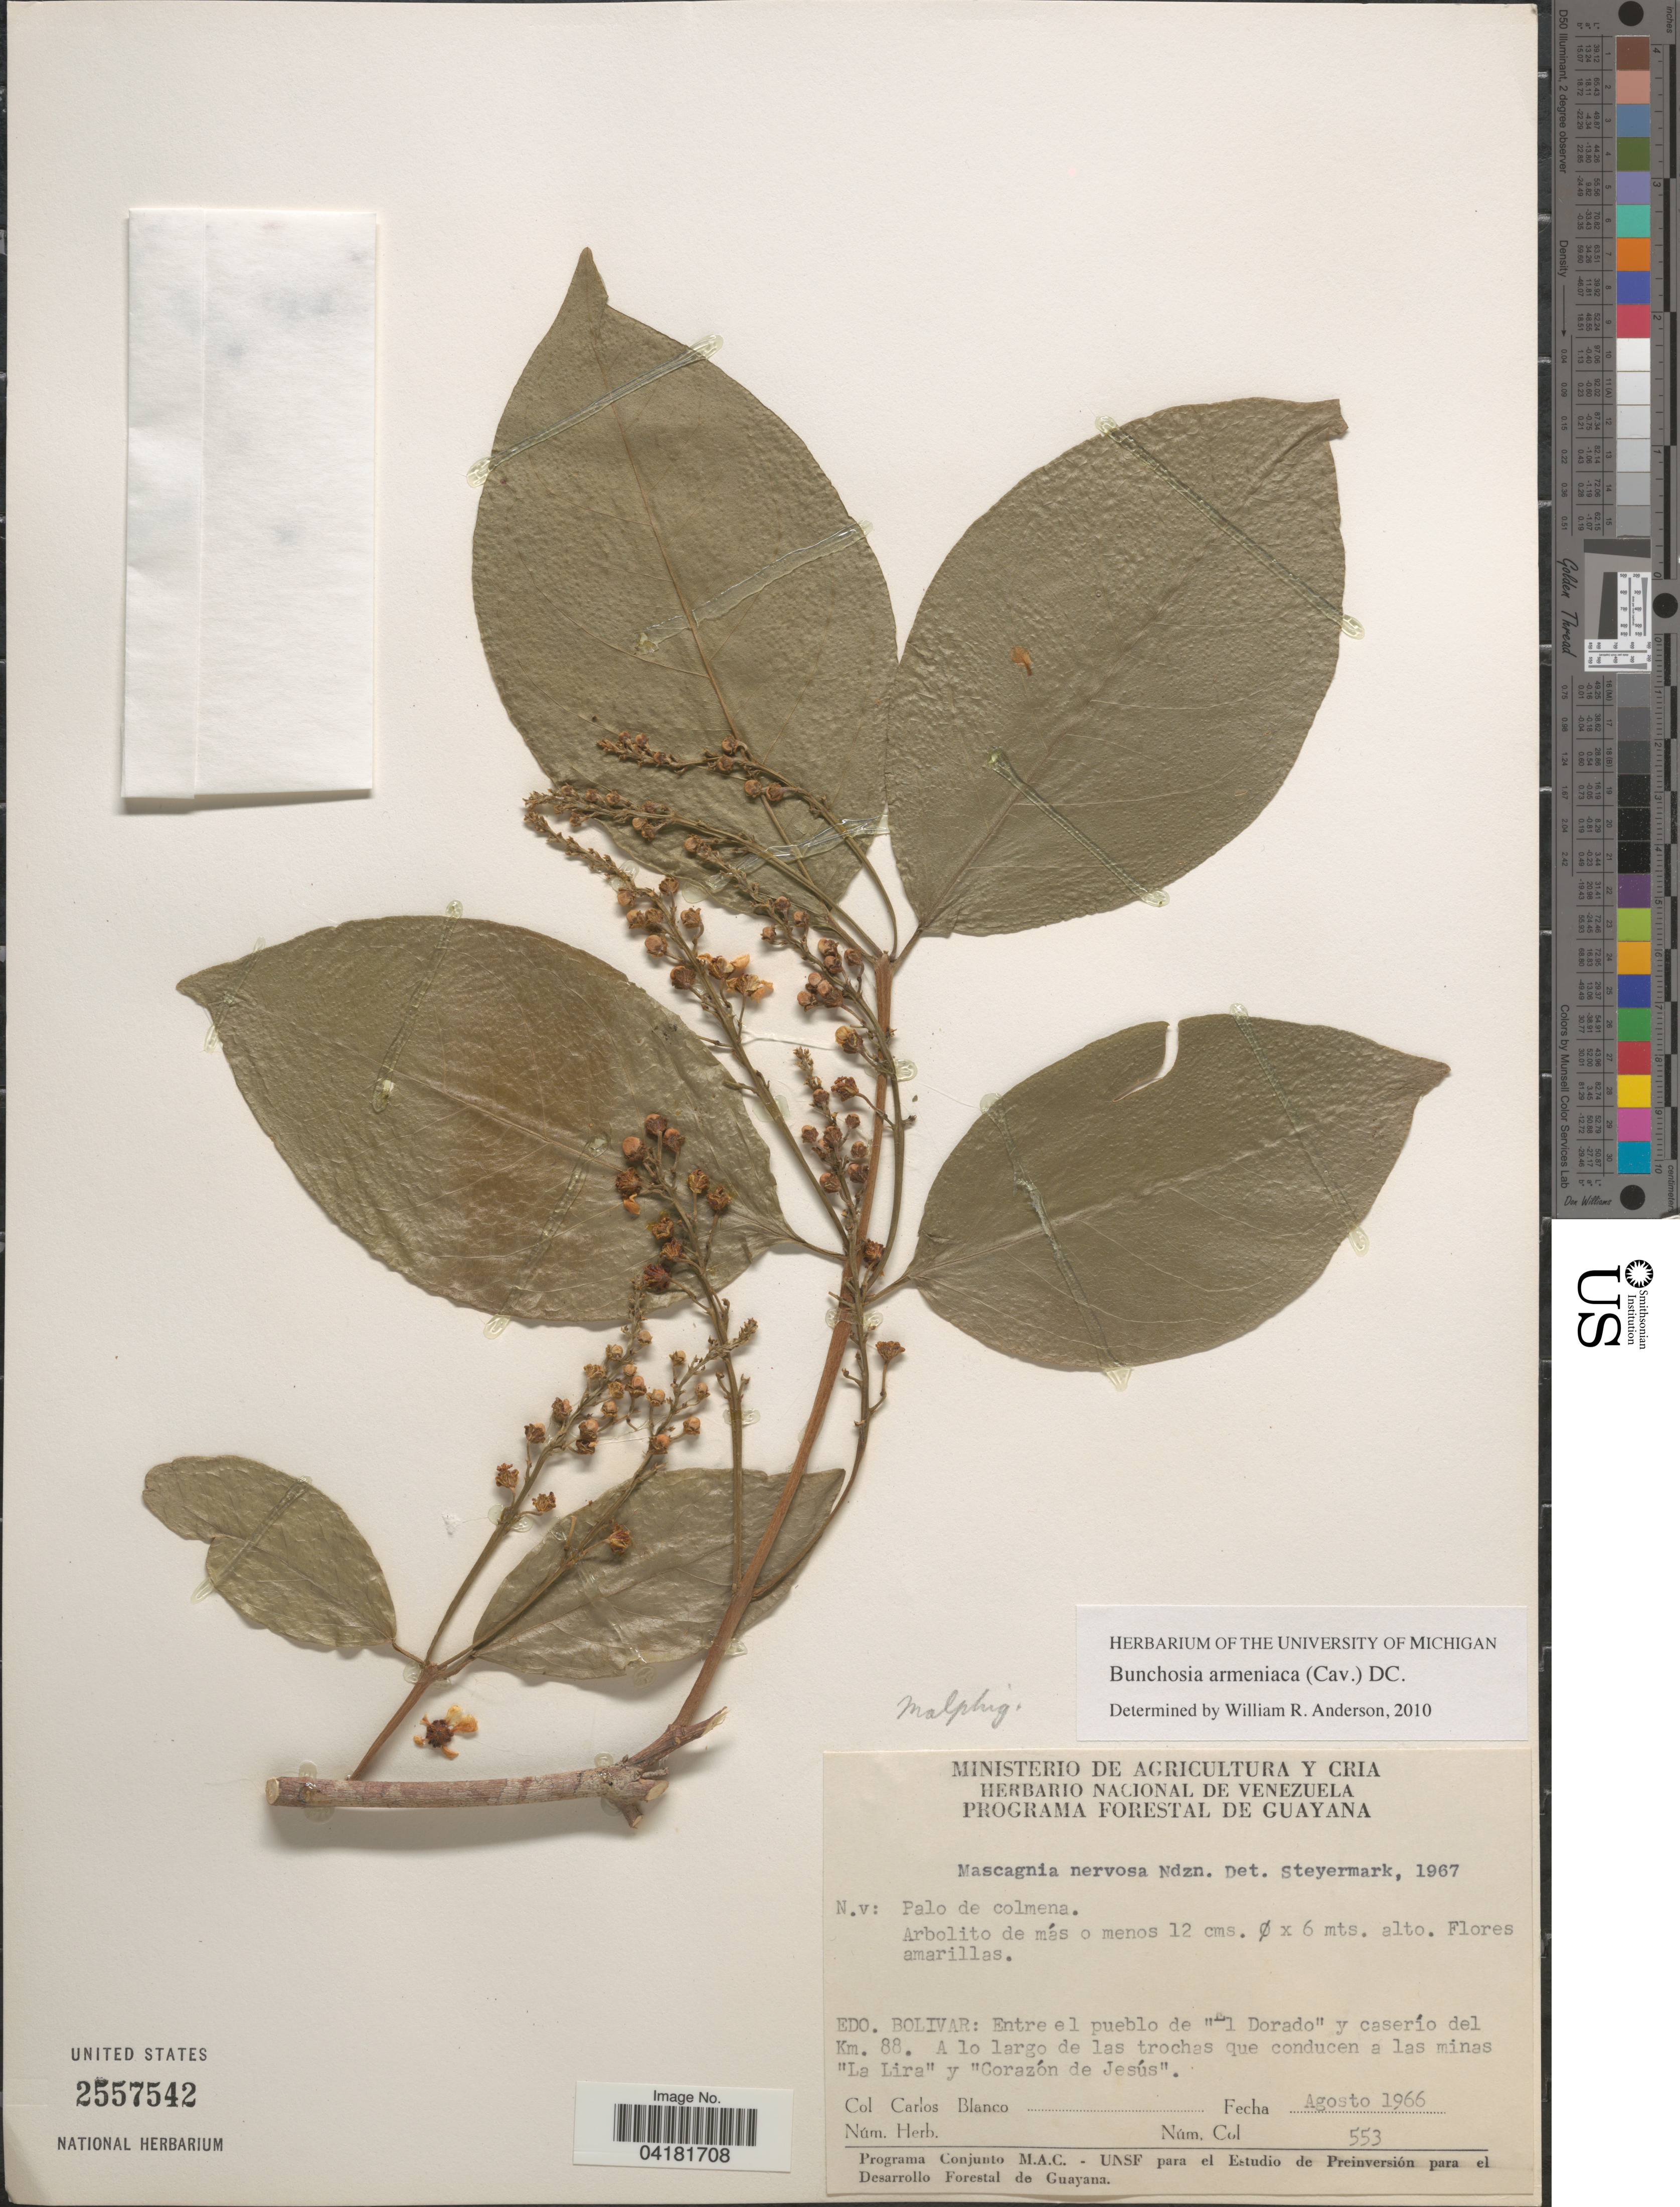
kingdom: Plantae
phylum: Tracheophyta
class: Magnoliopsida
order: Malpighiales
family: Malpighiaceae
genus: Bunchosia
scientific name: Bunchosia armeniaca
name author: (Cav.) DC.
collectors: C. Blanco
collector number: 553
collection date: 1966-08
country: Venezuela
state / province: Bolivar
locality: Entre el pueblo de "El Dorado" y caserío del Km. 88. A lo largo de las trochas que conducen a las minas "La Lira" y "Corazón de Jesús".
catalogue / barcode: US 2557542